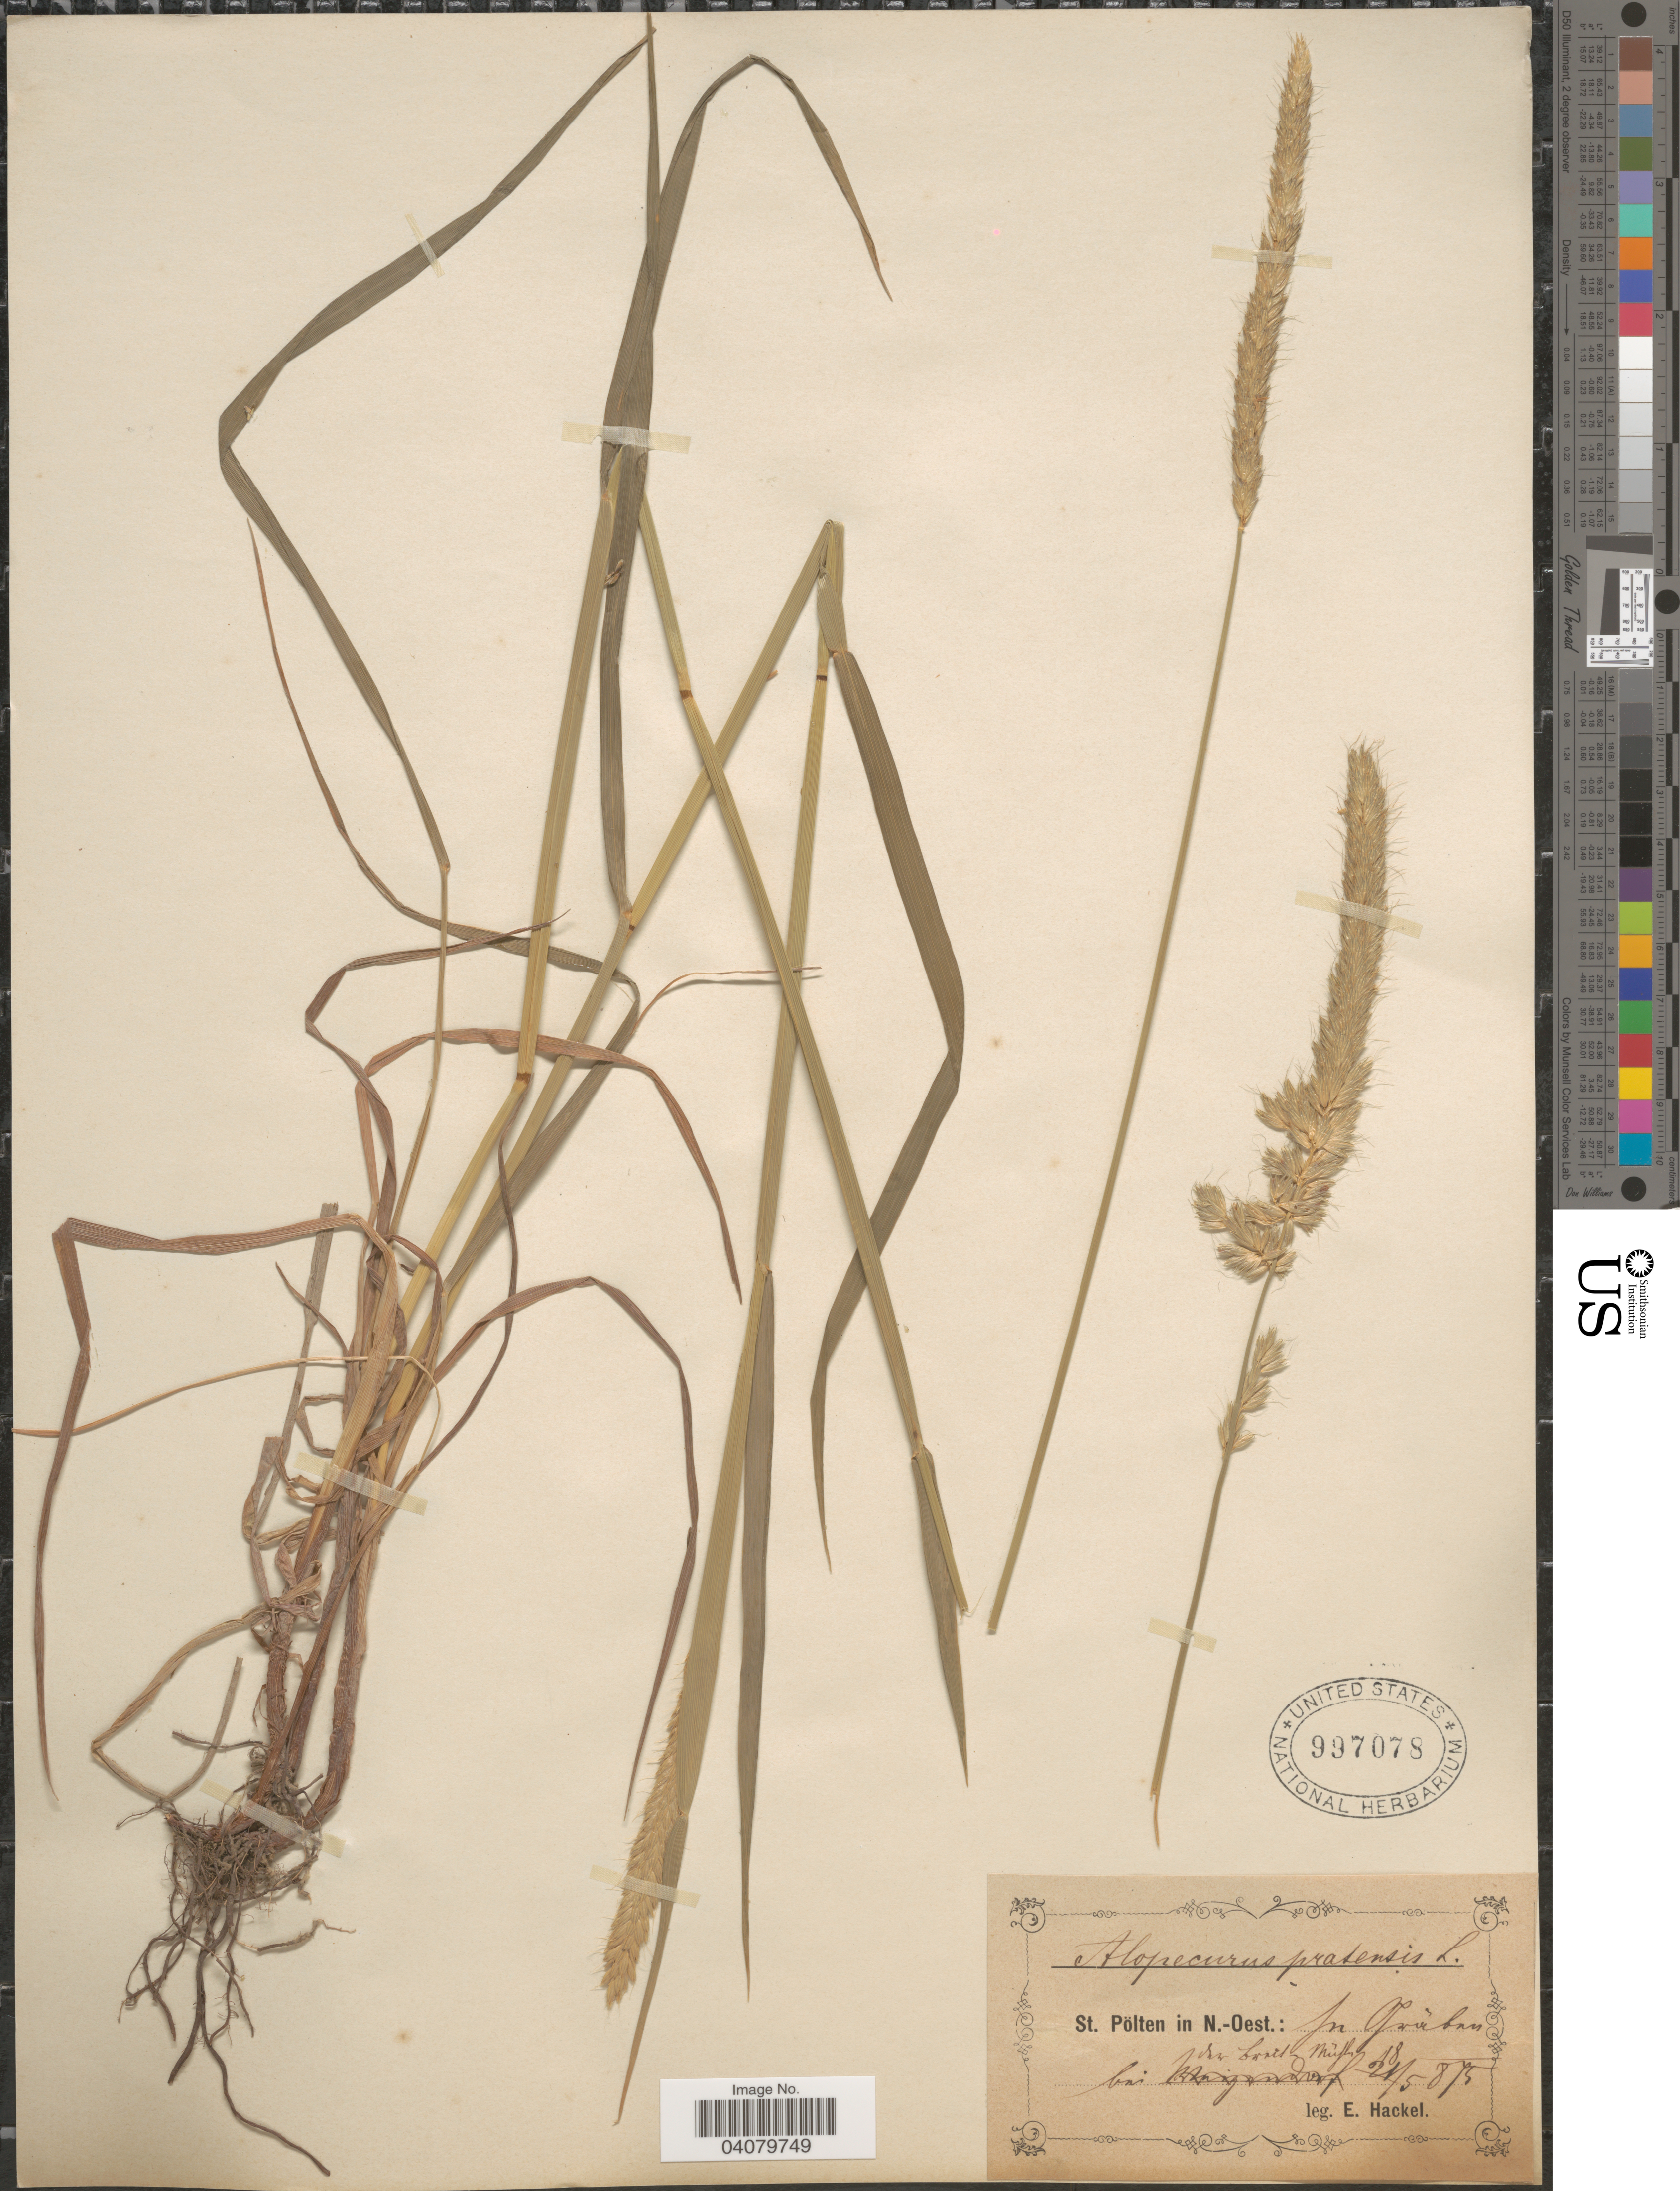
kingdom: Plantae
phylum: Tracheophyta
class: Liliopsida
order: Poales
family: Poaceae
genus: Alopecurus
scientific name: Alopecurus pratensis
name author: L.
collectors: E. Hackel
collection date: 1875-05-21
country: Austria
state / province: Niederosterreich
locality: St. Pölten in N.-Oest.: In Gr[illegible text] bai [illegible text].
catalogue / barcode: US 997078